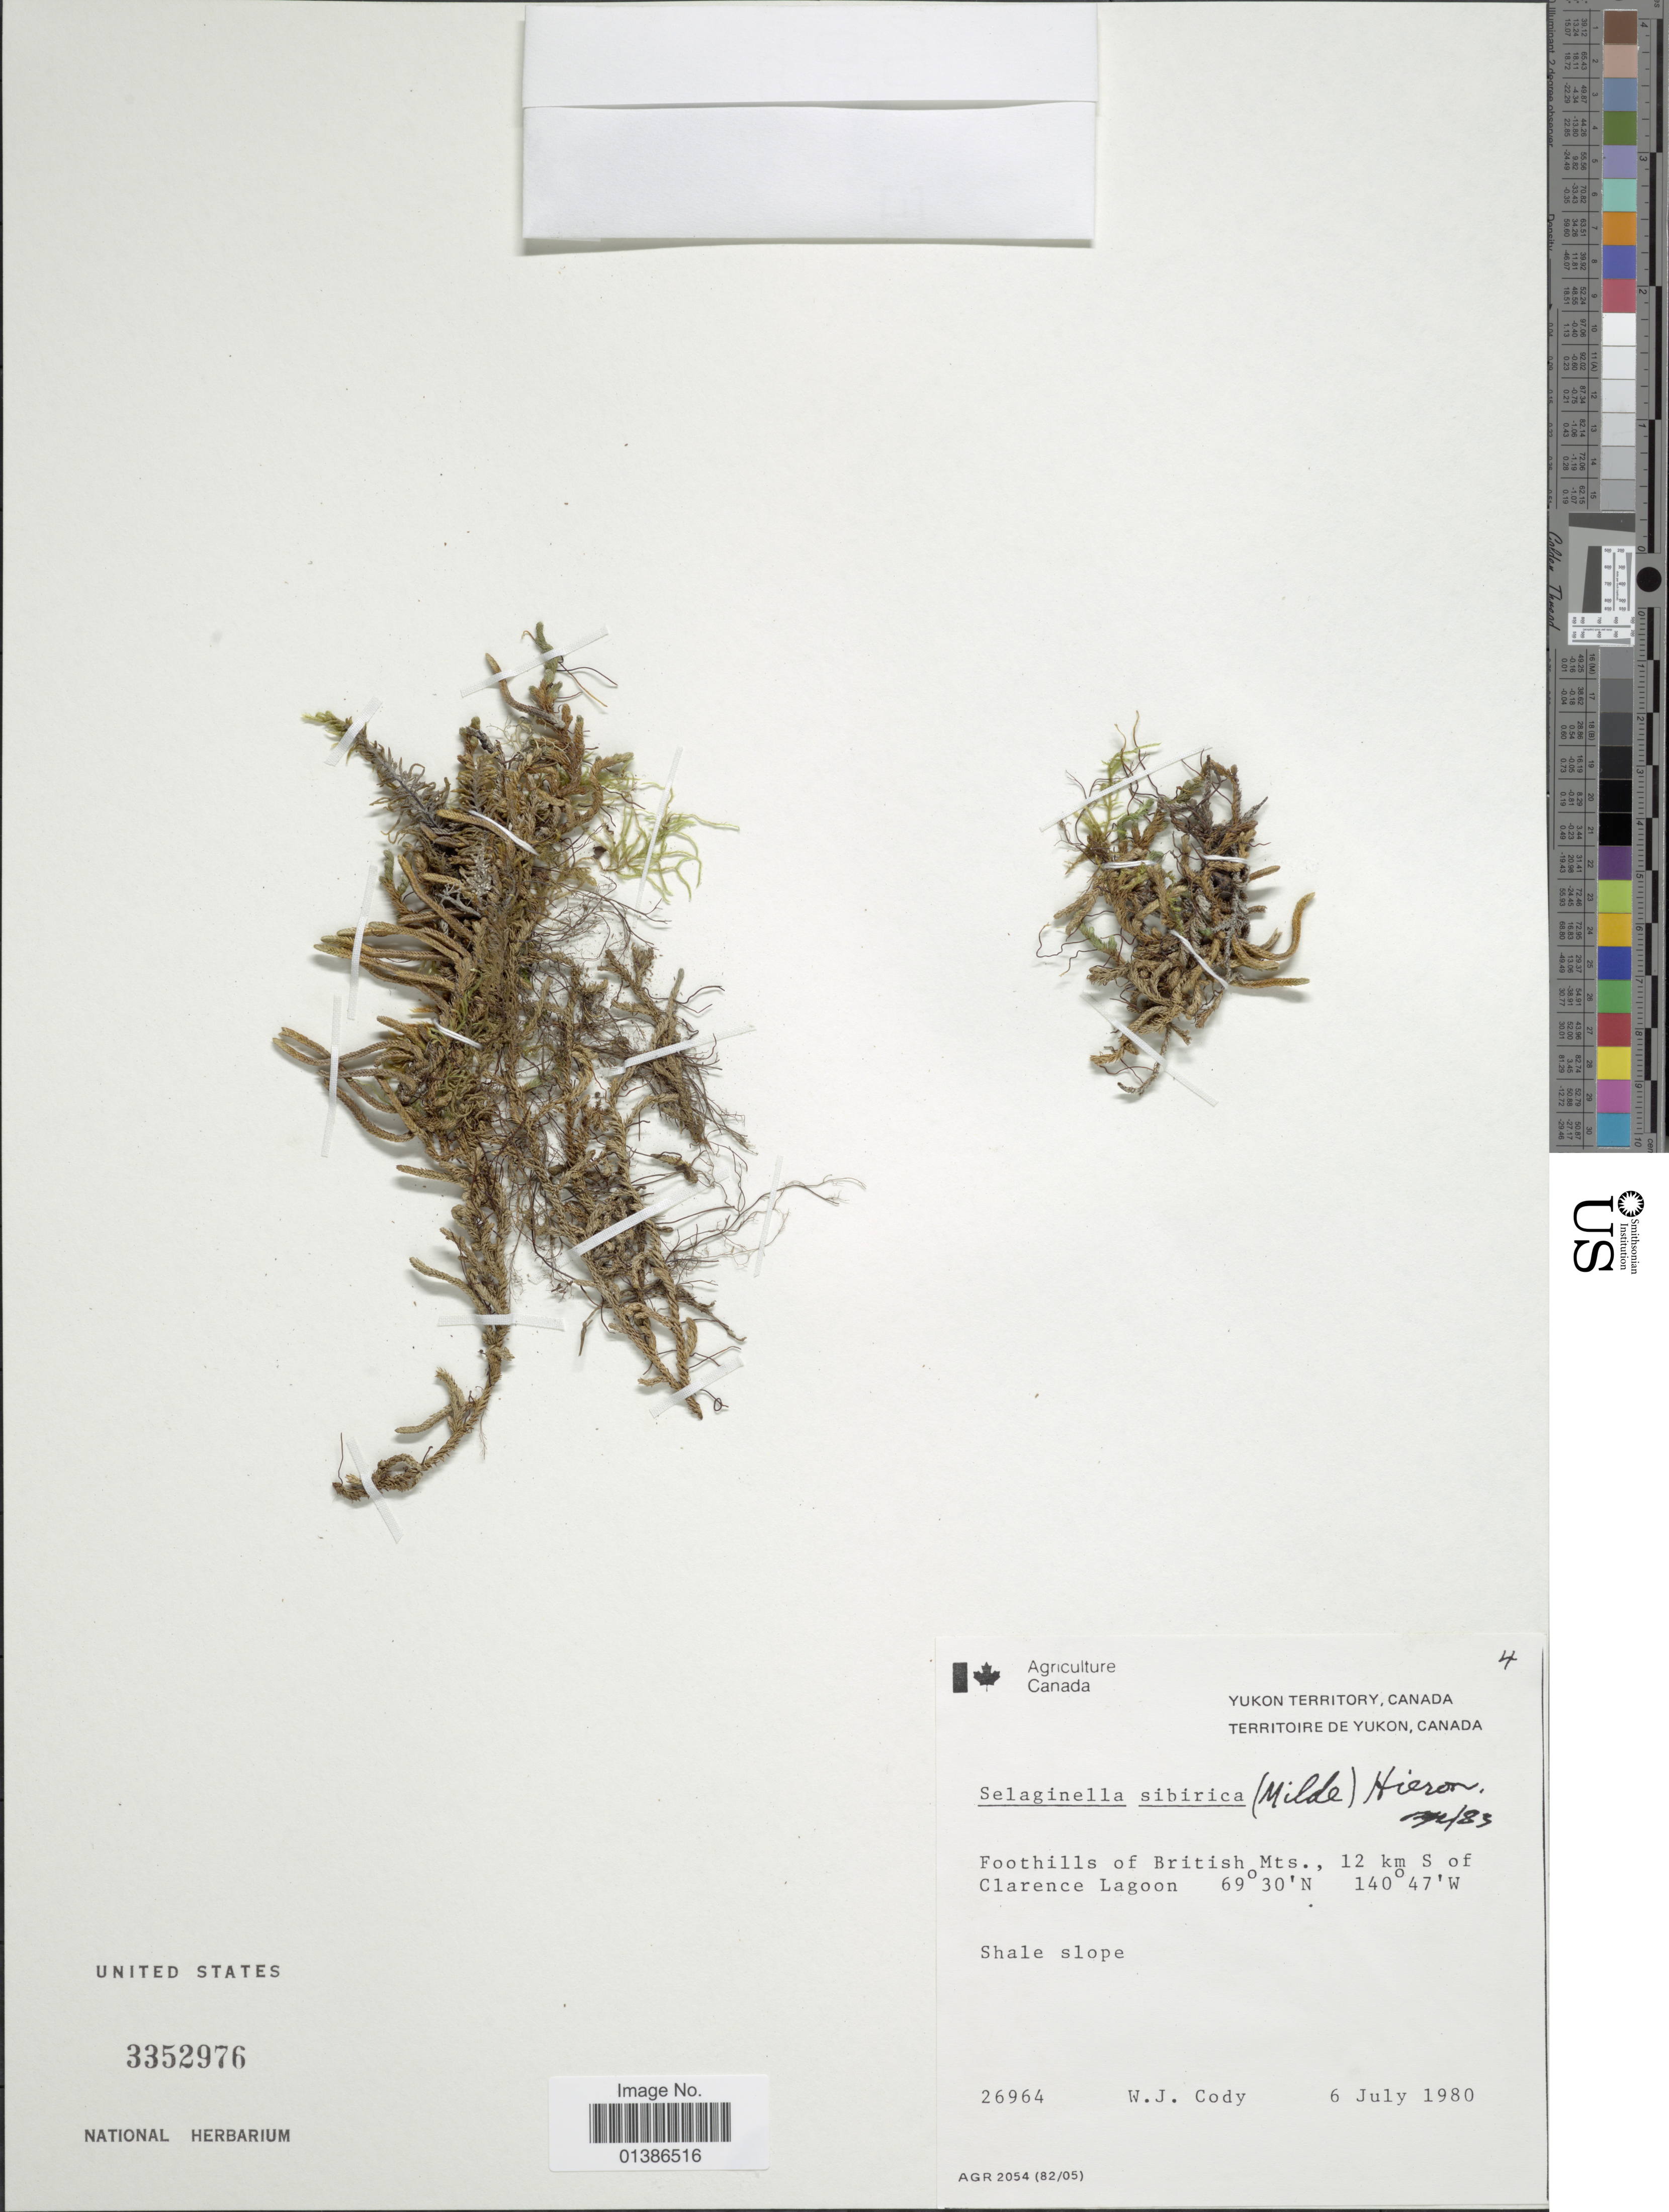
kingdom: Plantae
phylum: Tracheophyta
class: Lycopodiopsida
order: Selaginellales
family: Selaginellaceae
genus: Selaginella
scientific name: Selaginella sibirica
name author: (Milde) Hieron.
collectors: W. Cody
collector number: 26964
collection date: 1980-07-06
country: Canada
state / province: Yukon Territory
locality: Foothills of British Mts., 12 km S of Clarence Lagoon.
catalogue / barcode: US 3352976